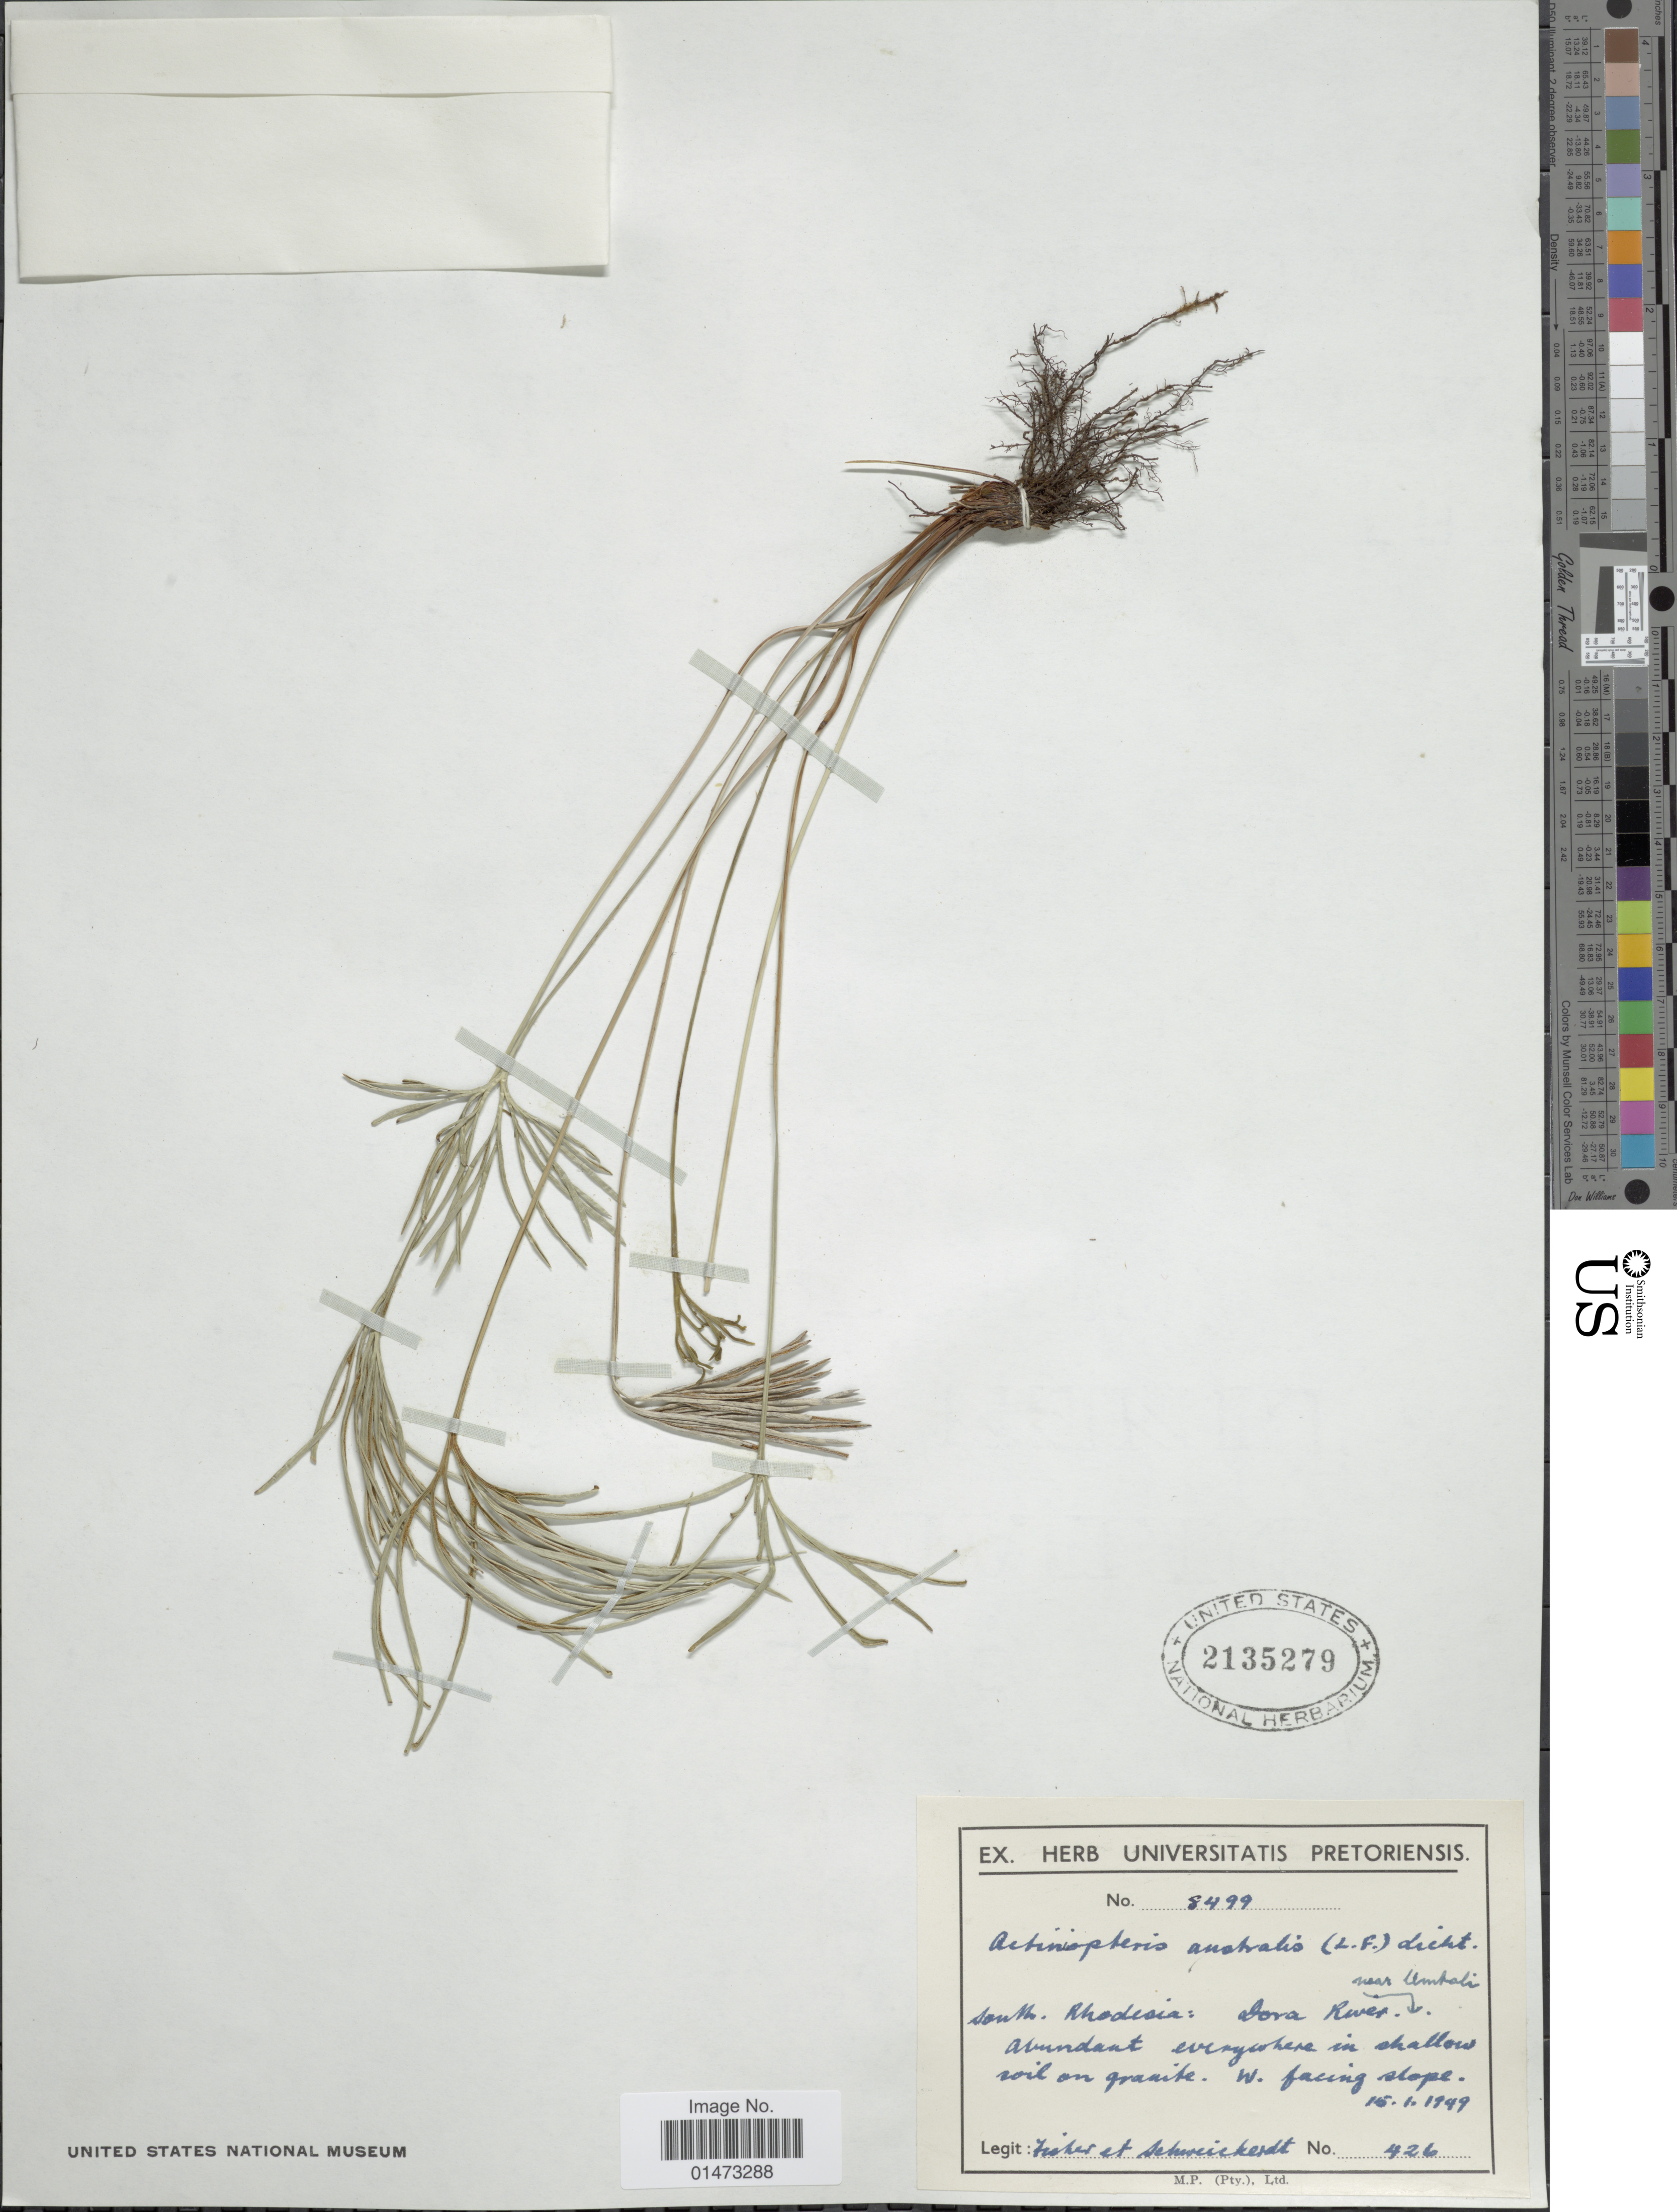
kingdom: Plantae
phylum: Tracheophyta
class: Polypodiopsida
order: Polypodiales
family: Pteridaceae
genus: Actiniopteris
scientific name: Actiniopteris semiflabellata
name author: Pic. Serm.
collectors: -- Fisher & -. Schweickerdt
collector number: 426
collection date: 1949-01-15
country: Zimbabwe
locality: South Rhodesia: Dora River, near Umbati, W. facing slope.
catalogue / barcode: US 2135279